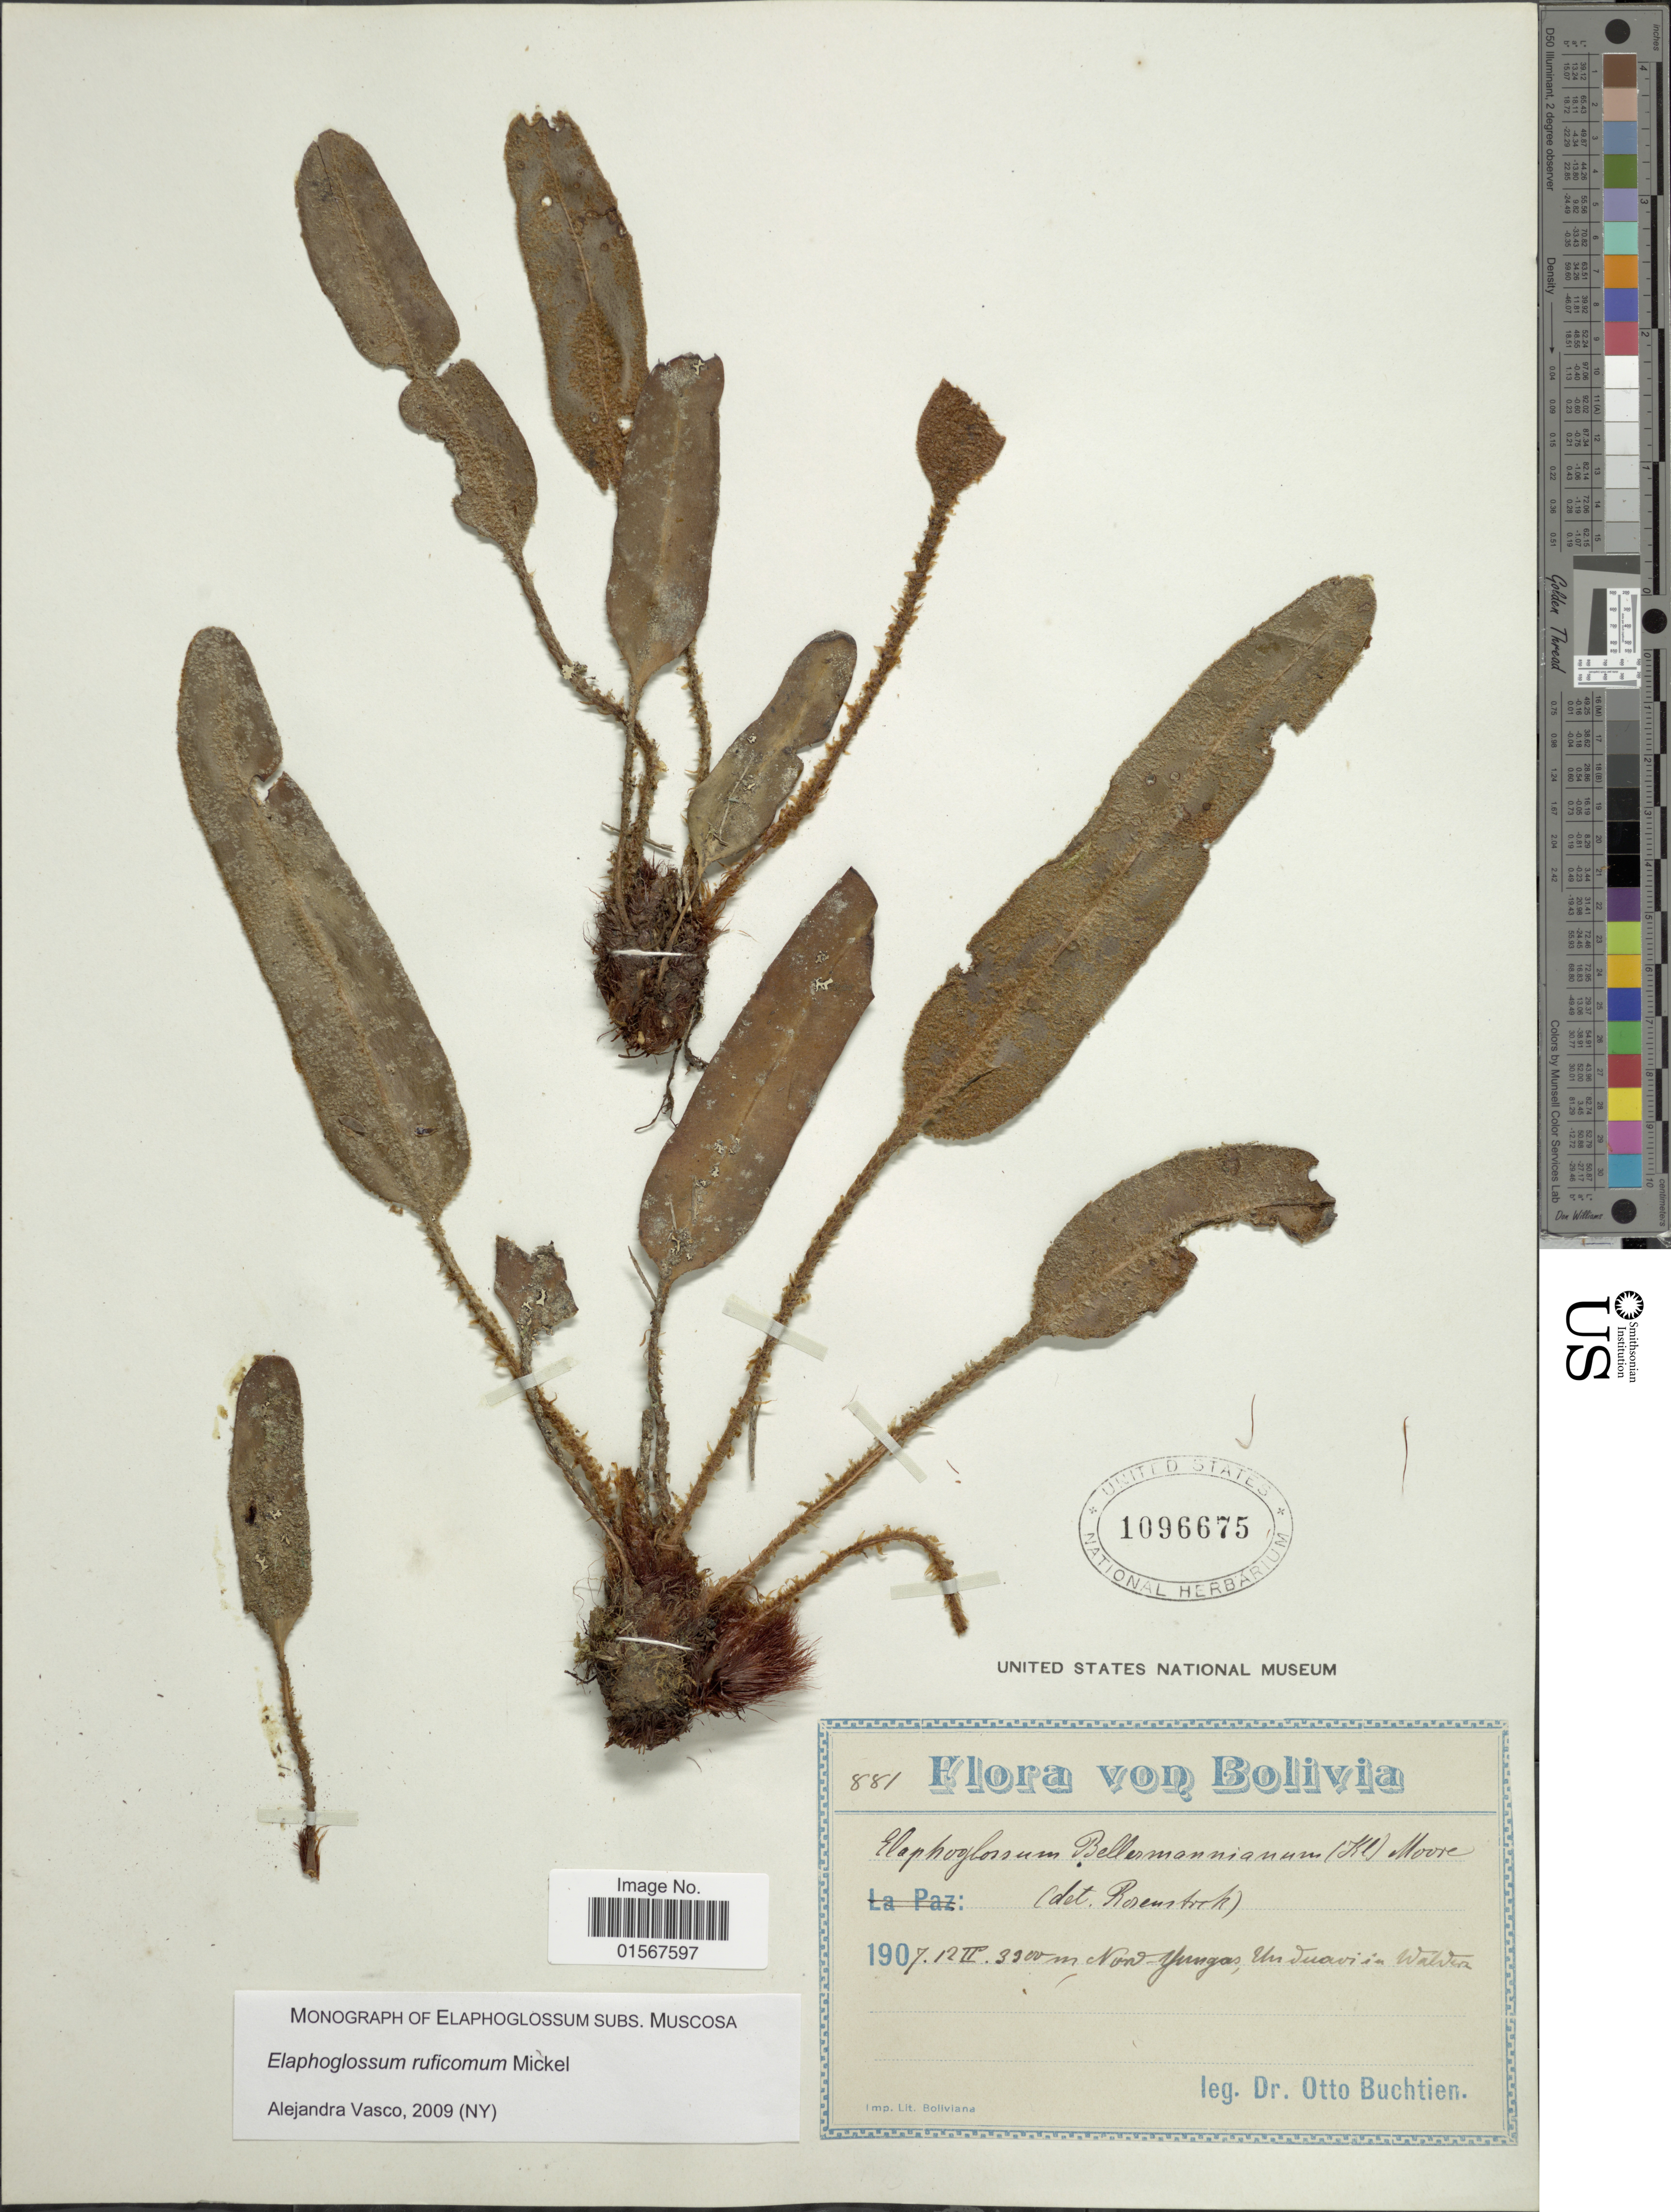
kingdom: Plantae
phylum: Tracheophyta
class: Polypodiopsida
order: Polypodiales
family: Dryopteridaceae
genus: Elaphoglossum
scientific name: Elaphoglossum ruficomum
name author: Mickel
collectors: O. Buchtien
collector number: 881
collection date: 1907-11-12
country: Bolivia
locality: Nord Yungas, Unduavi in Waldiva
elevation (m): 3300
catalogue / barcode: US 1096675